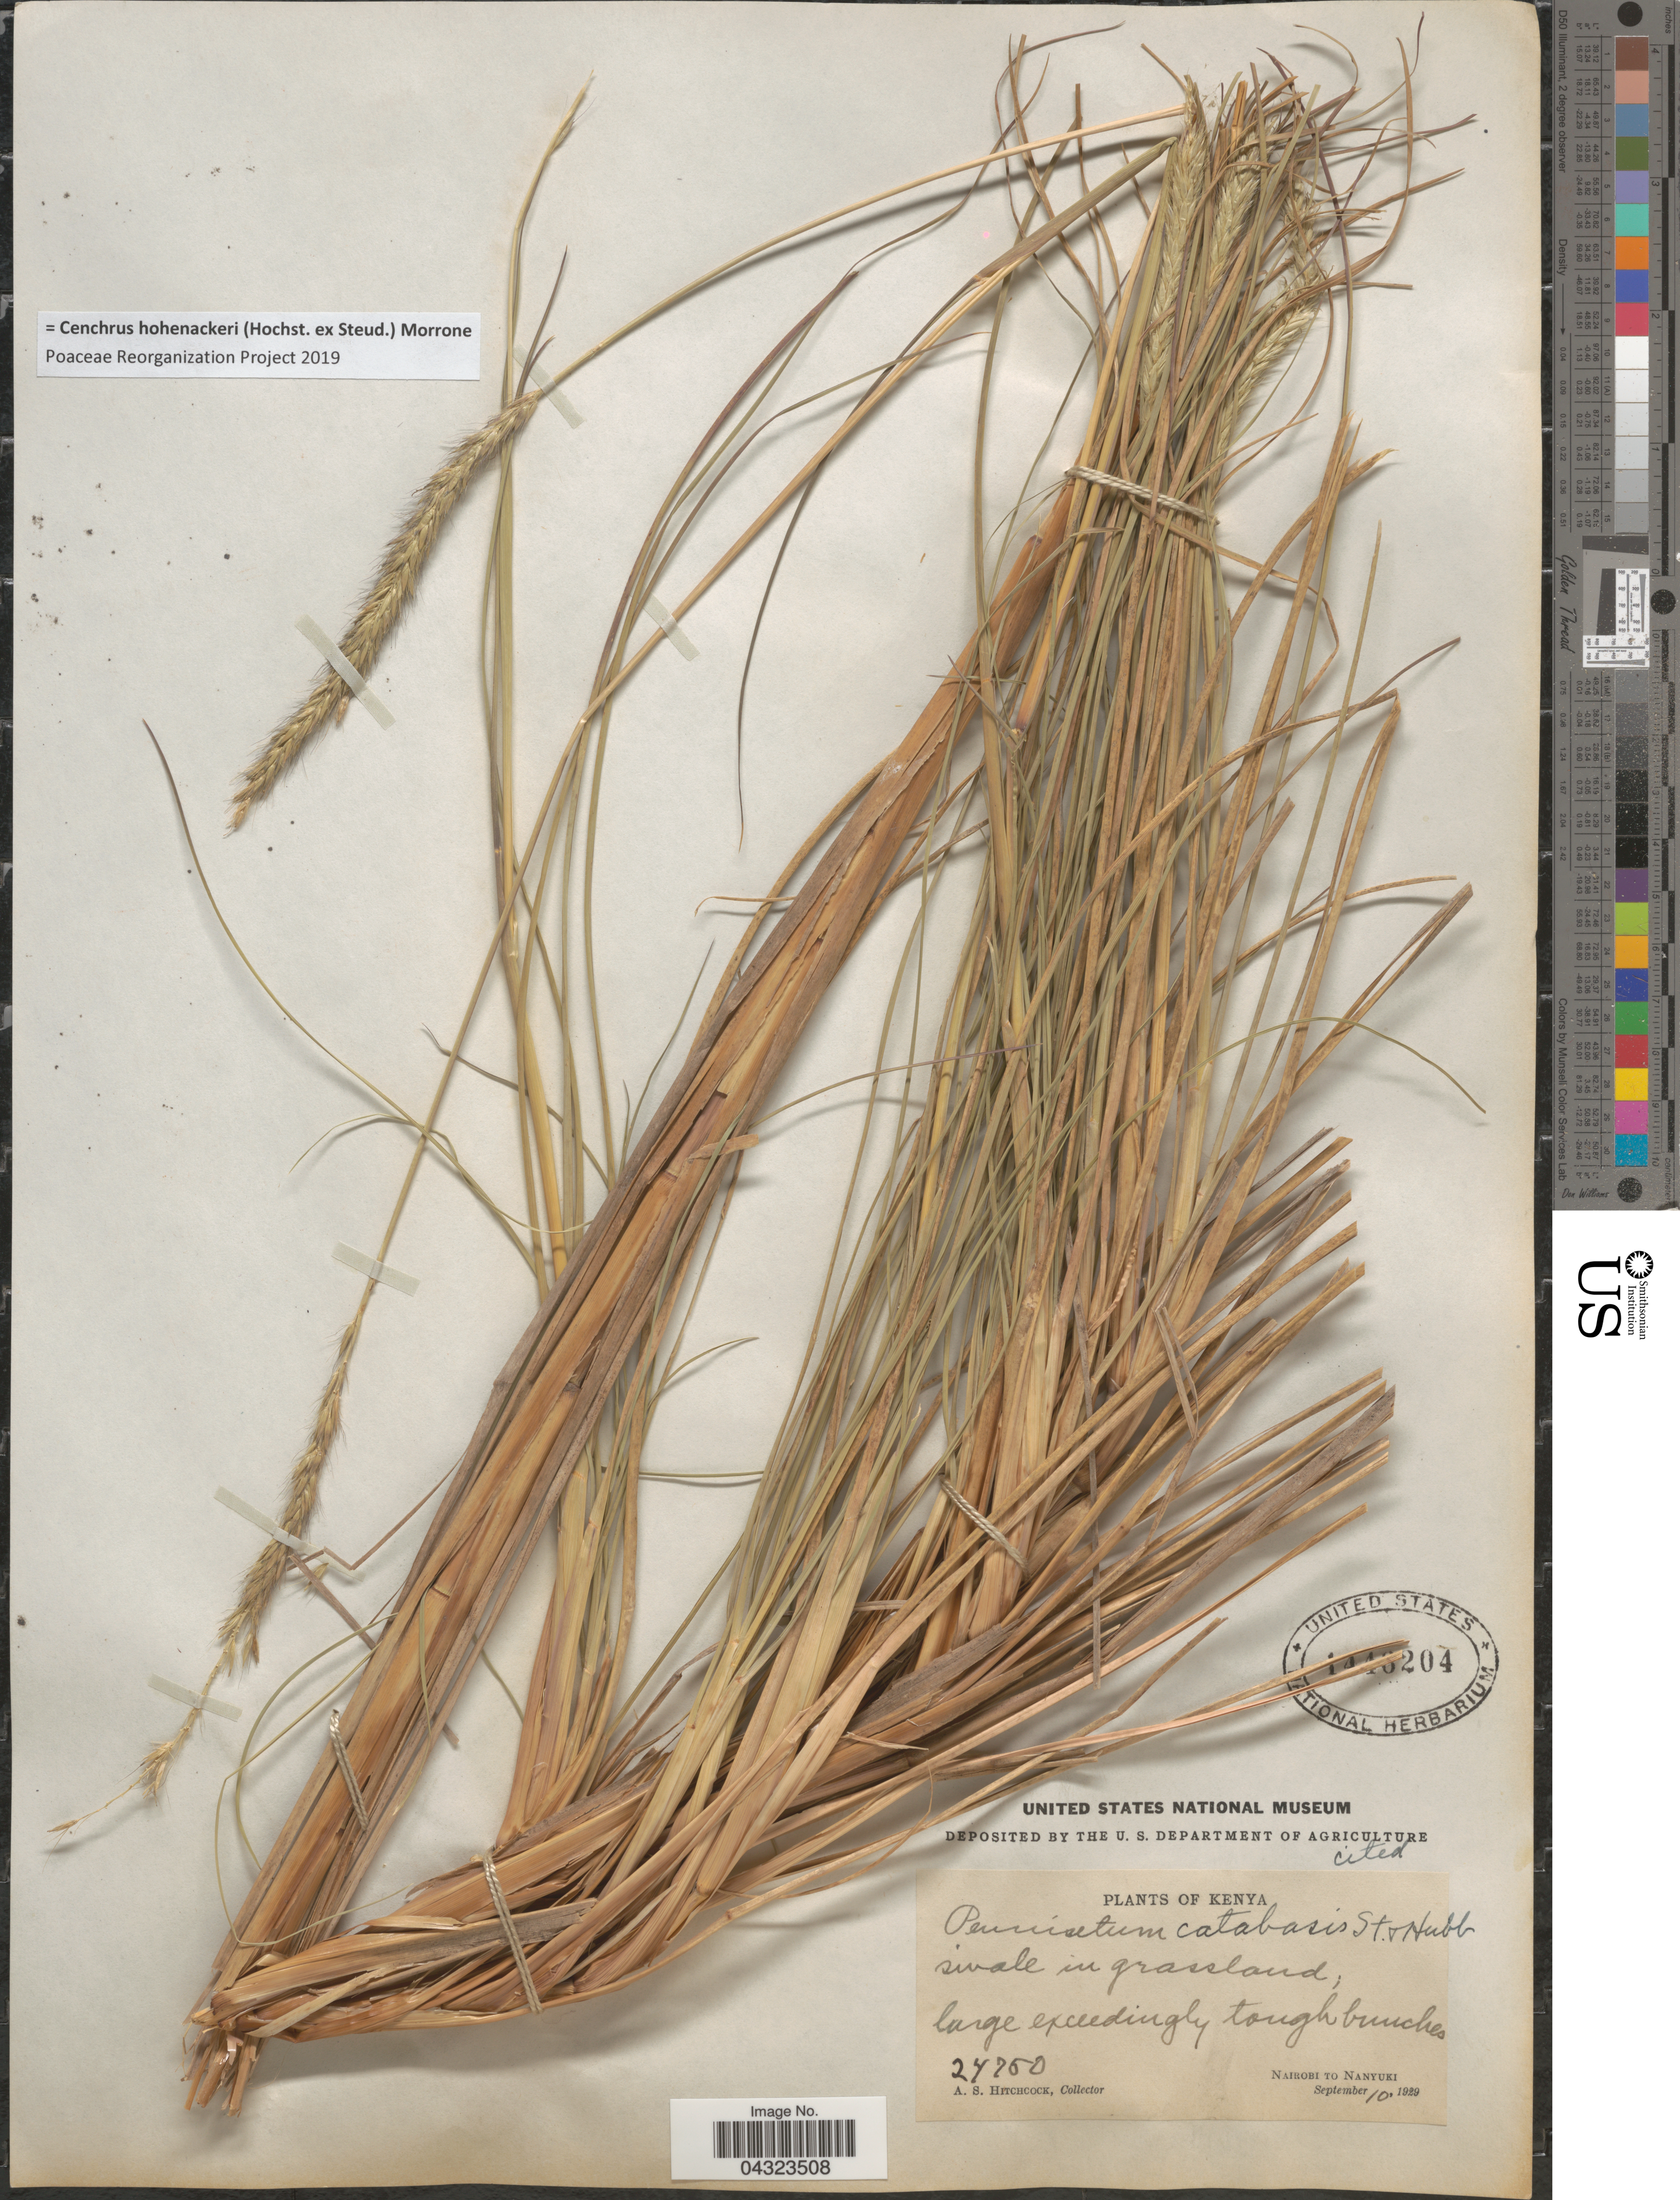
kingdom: Plantae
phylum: Tracheophyta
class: Liliopsida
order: Poales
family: Poaceae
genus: Cenchrus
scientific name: Cenchrus hohenackeri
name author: (Hochst. ex Steud.) Morrone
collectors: A. S. Hitchcock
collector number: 24750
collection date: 1929-09-10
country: Kenya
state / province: Nairobi Area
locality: Nairobi to Nanyuki.